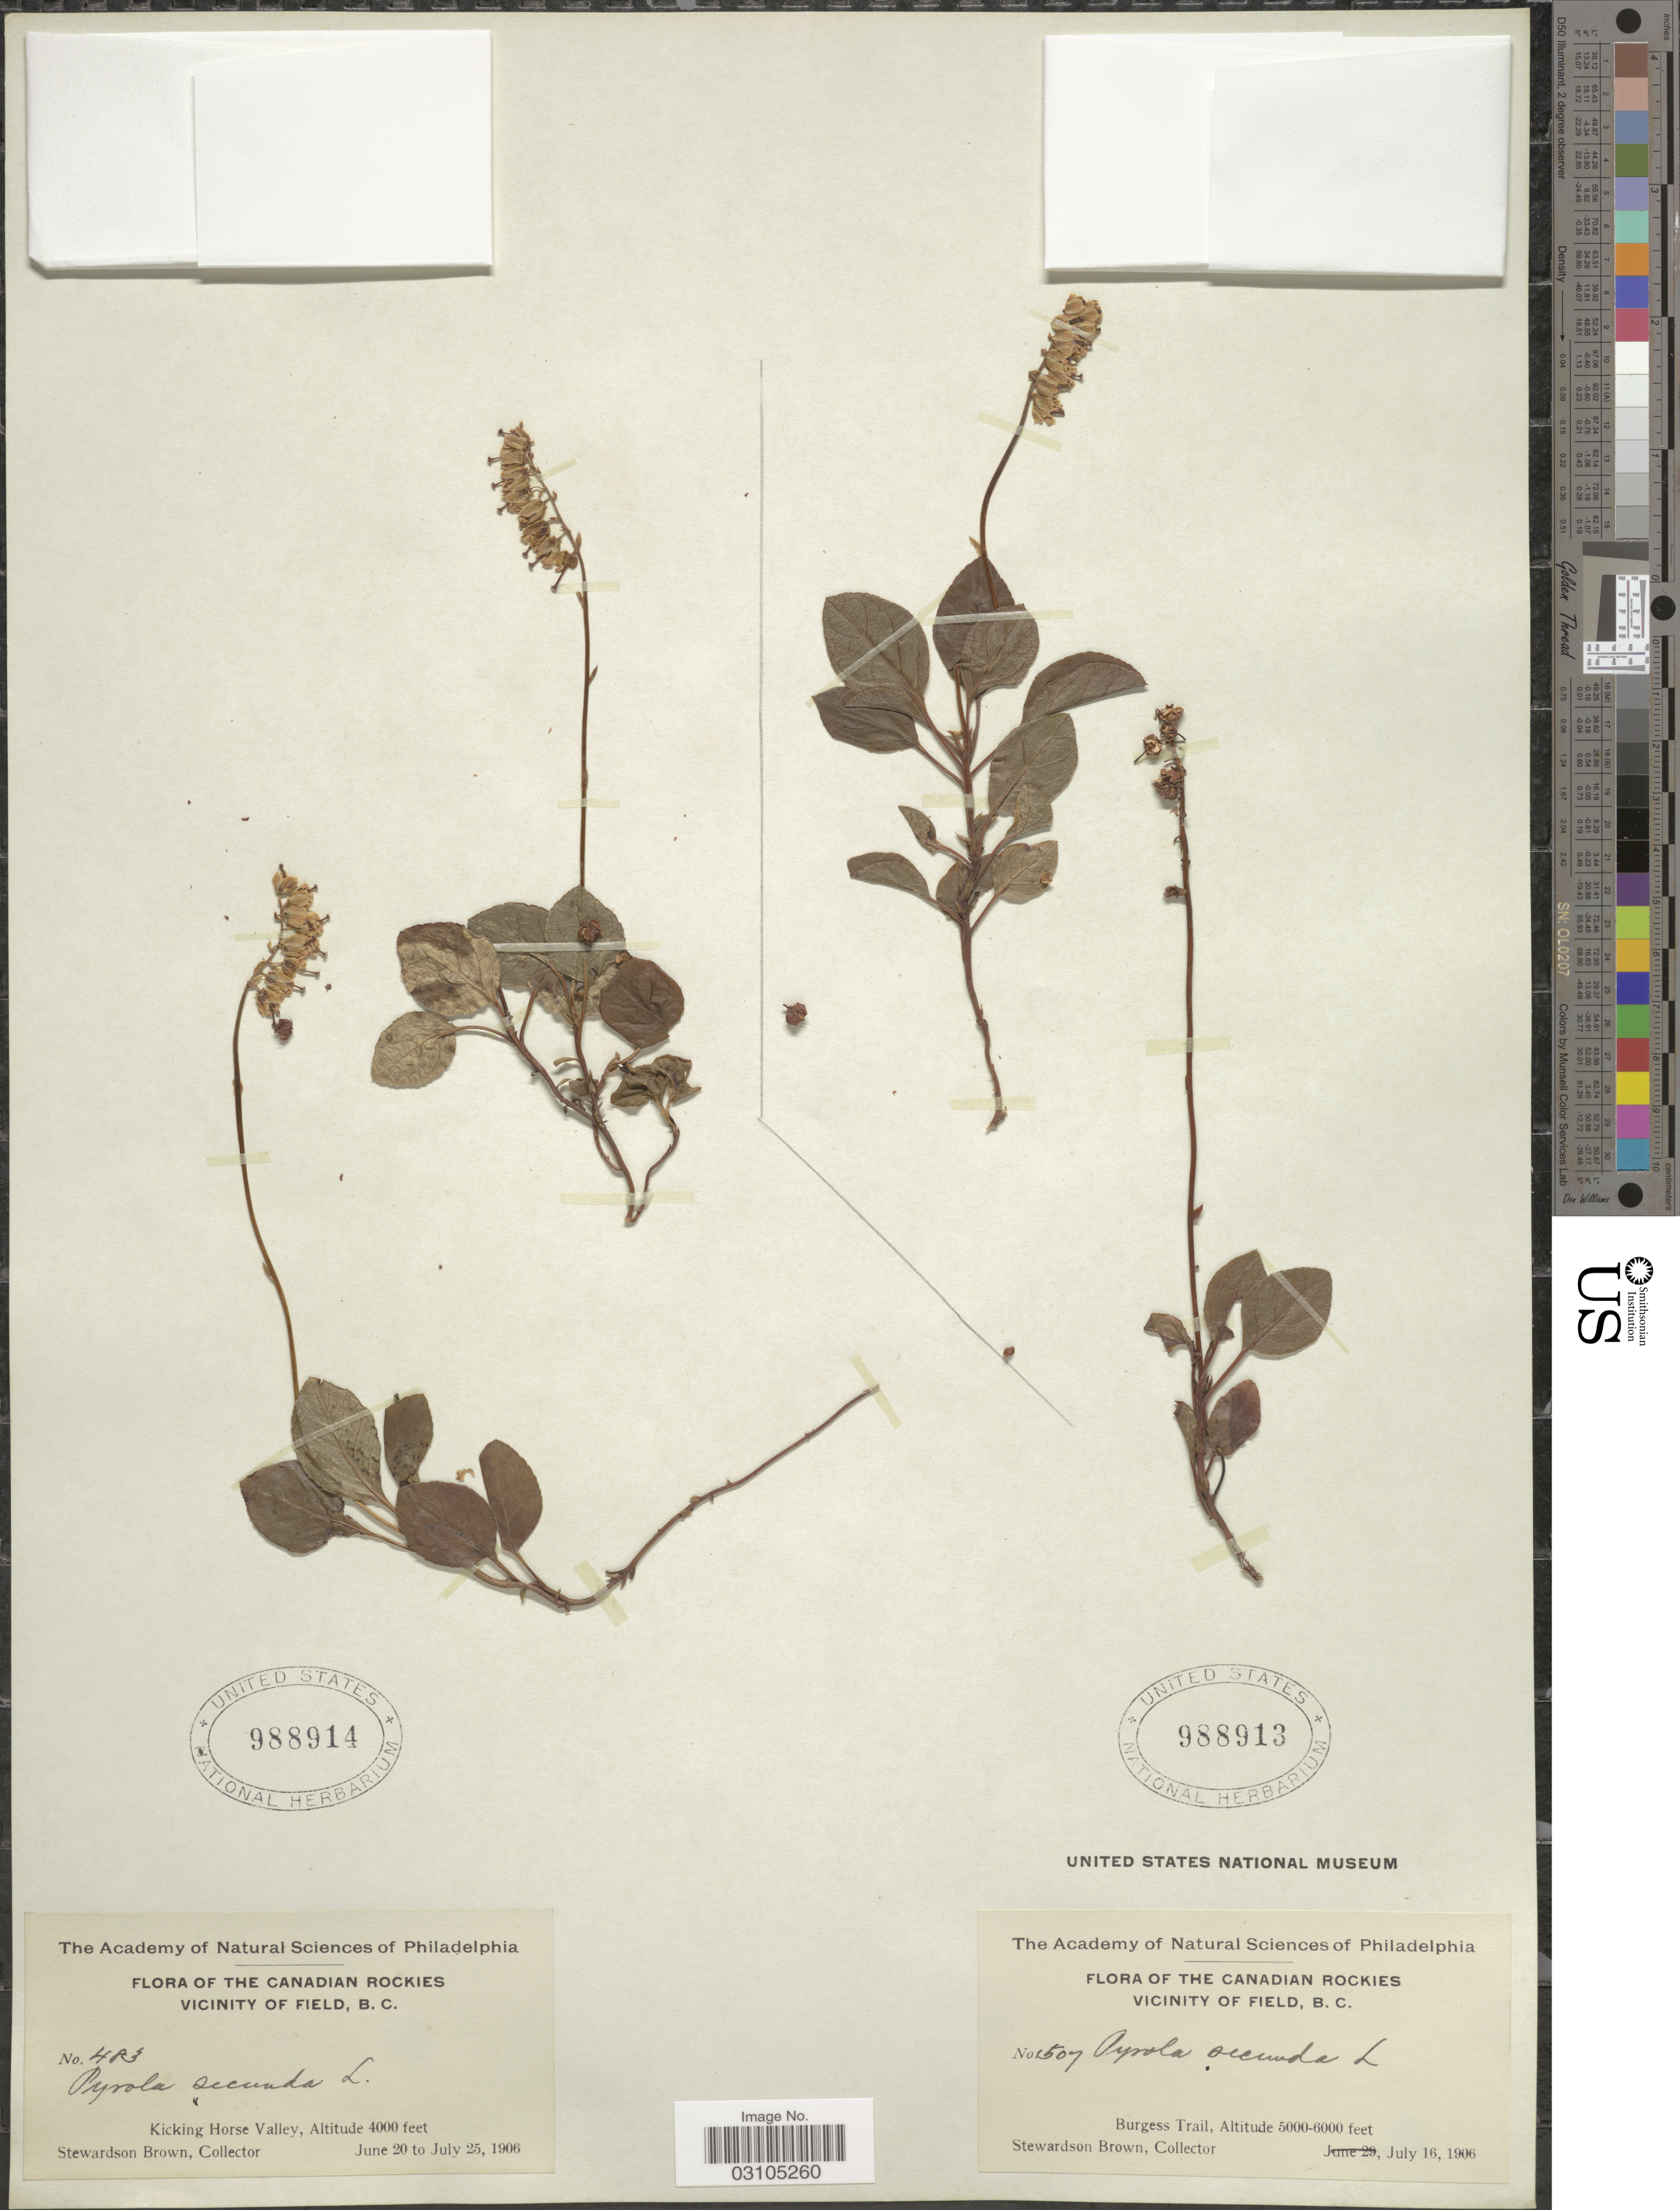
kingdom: Plantae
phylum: Tracheophyta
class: Magnoliopsida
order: Ericales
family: Ericaceae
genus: Orthilia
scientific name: Orthilia secunda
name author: (L.) House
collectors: S. Brown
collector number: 483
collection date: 1906-06-20/1906-07-25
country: Canada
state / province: British Columbia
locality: Canadian Rockies. Vicinity of Field. Kicking Horse Valley.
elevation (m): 1219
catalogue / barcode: US 988914